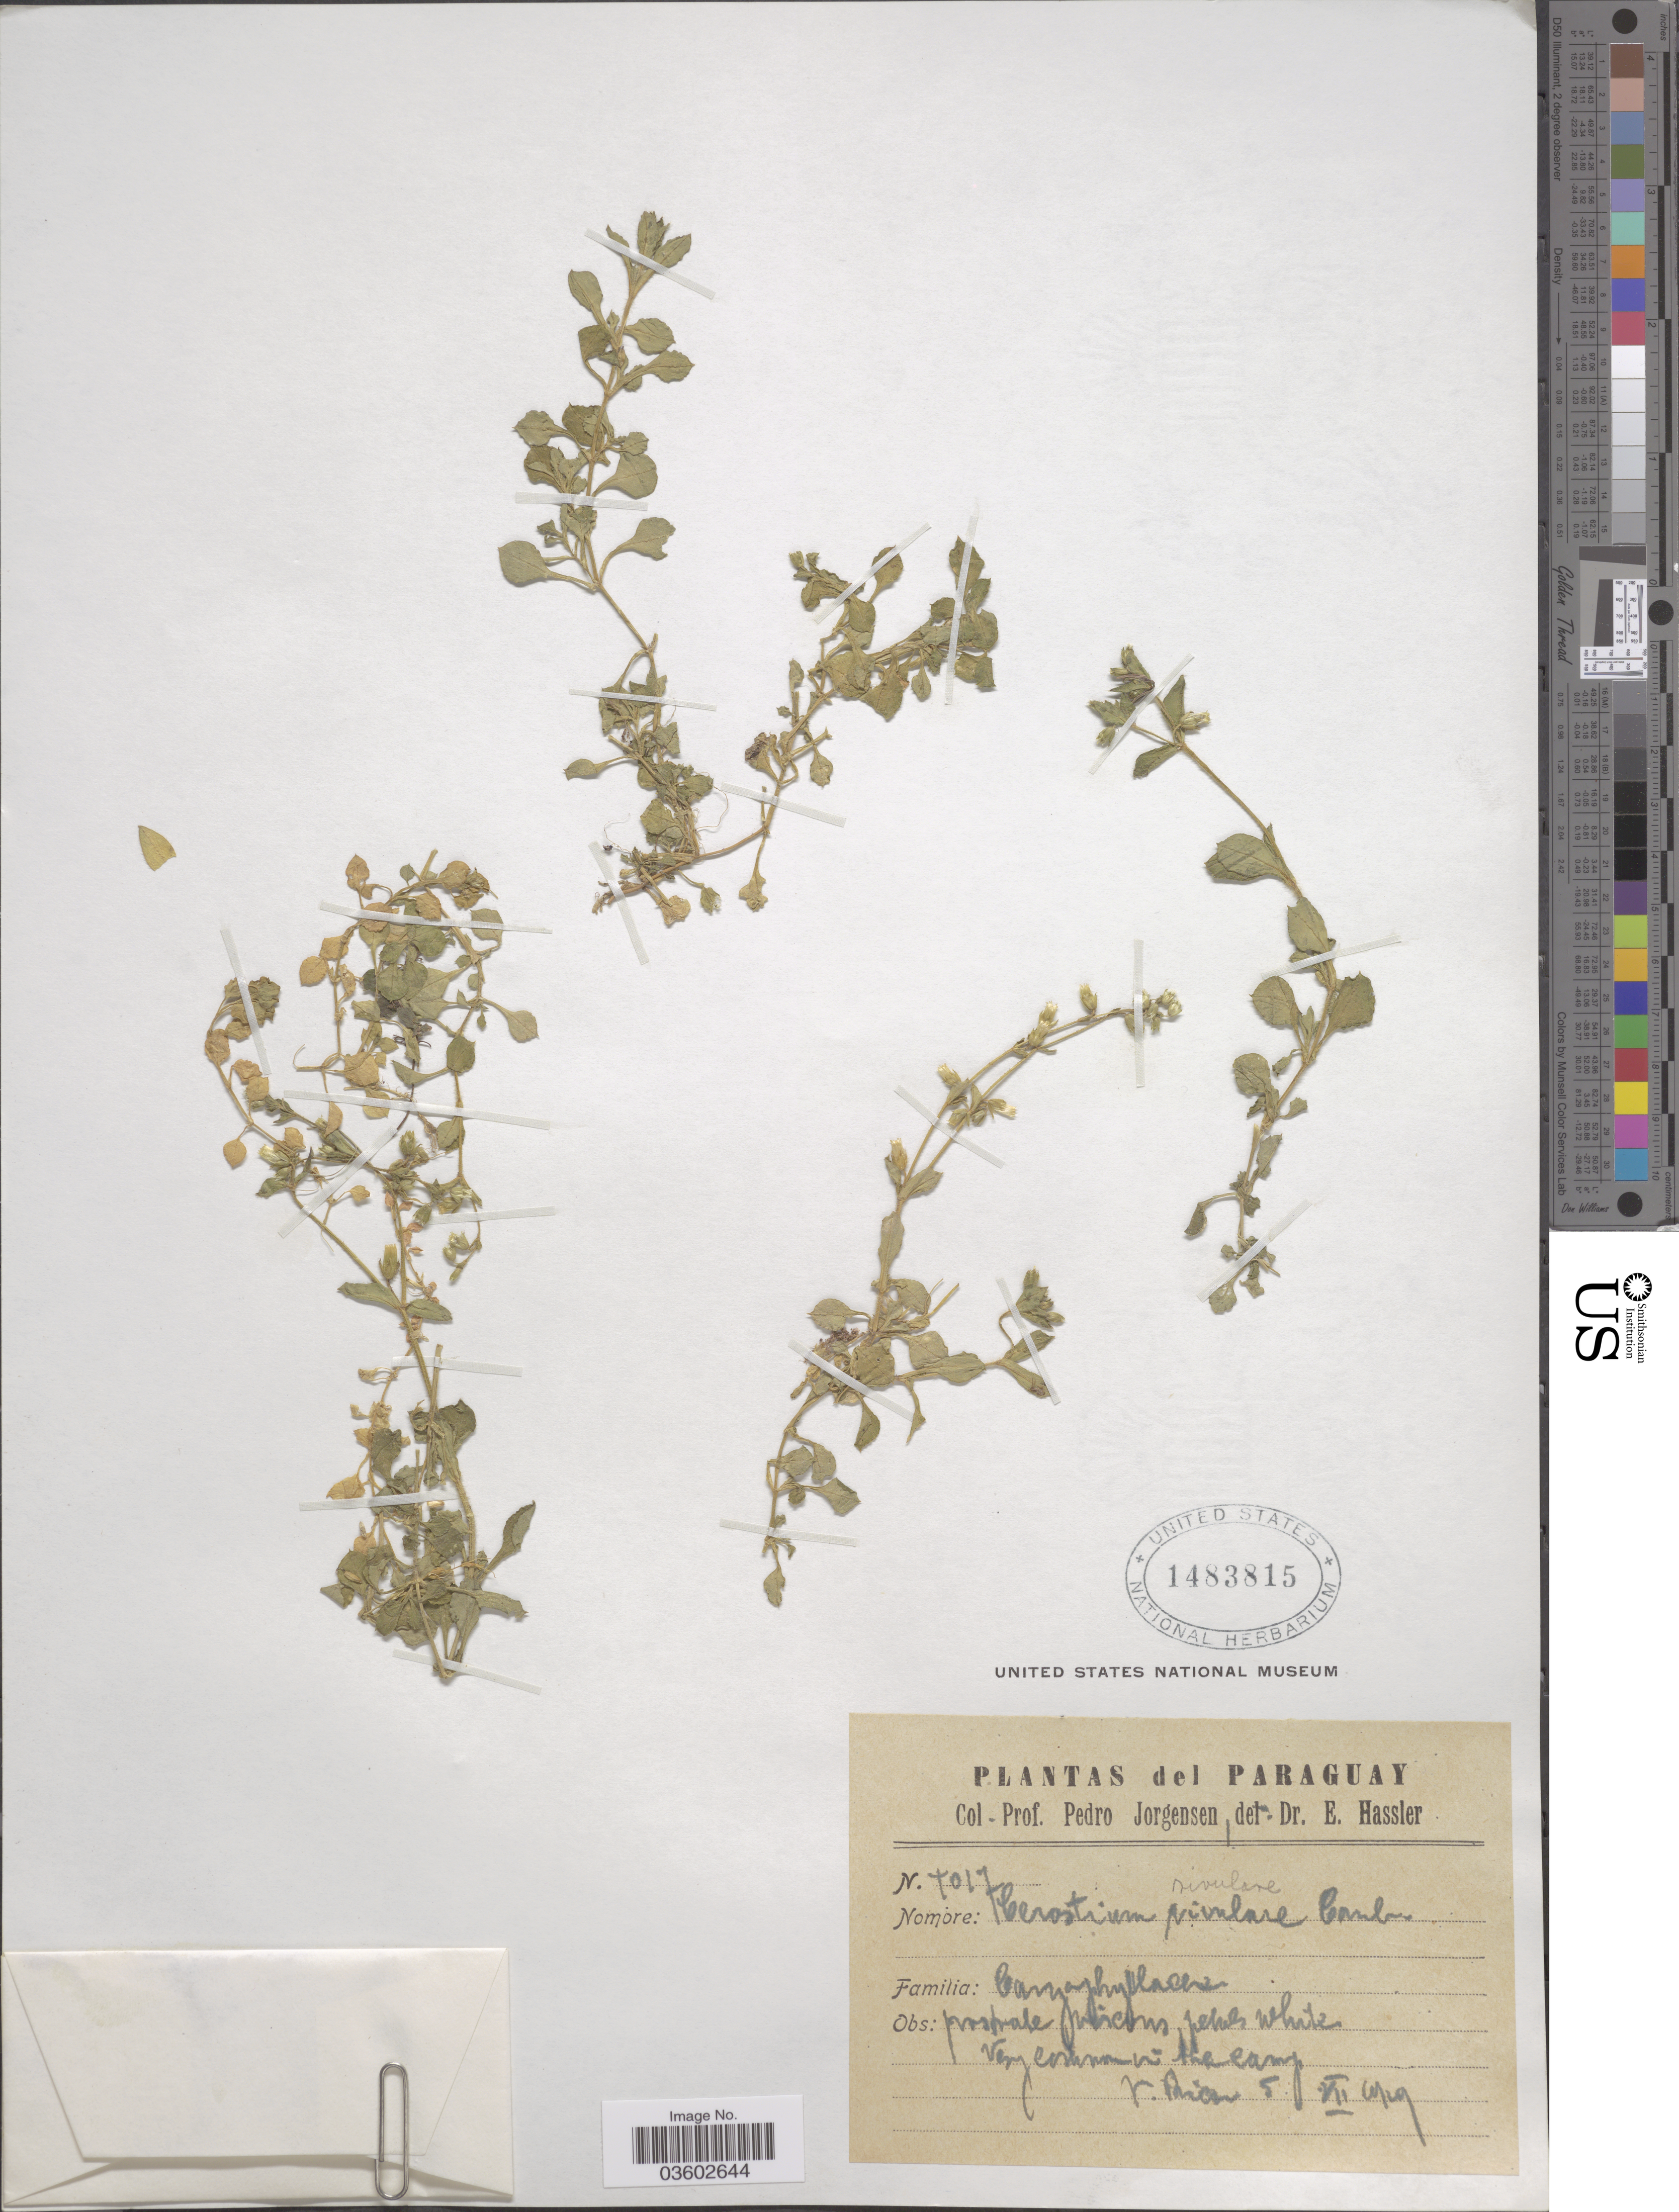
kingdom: Plantae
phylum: Tracheophyta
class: Magnoliopsida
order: Caryophyllales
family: Caryophyllaceae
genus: Cerastium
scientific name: Cerastium rivulare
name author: Cambess.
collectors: P. Jörgensen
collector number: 4017*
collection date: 1929-07-05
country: Paraguay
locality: Very common in the camp.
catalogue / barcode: US 1483815